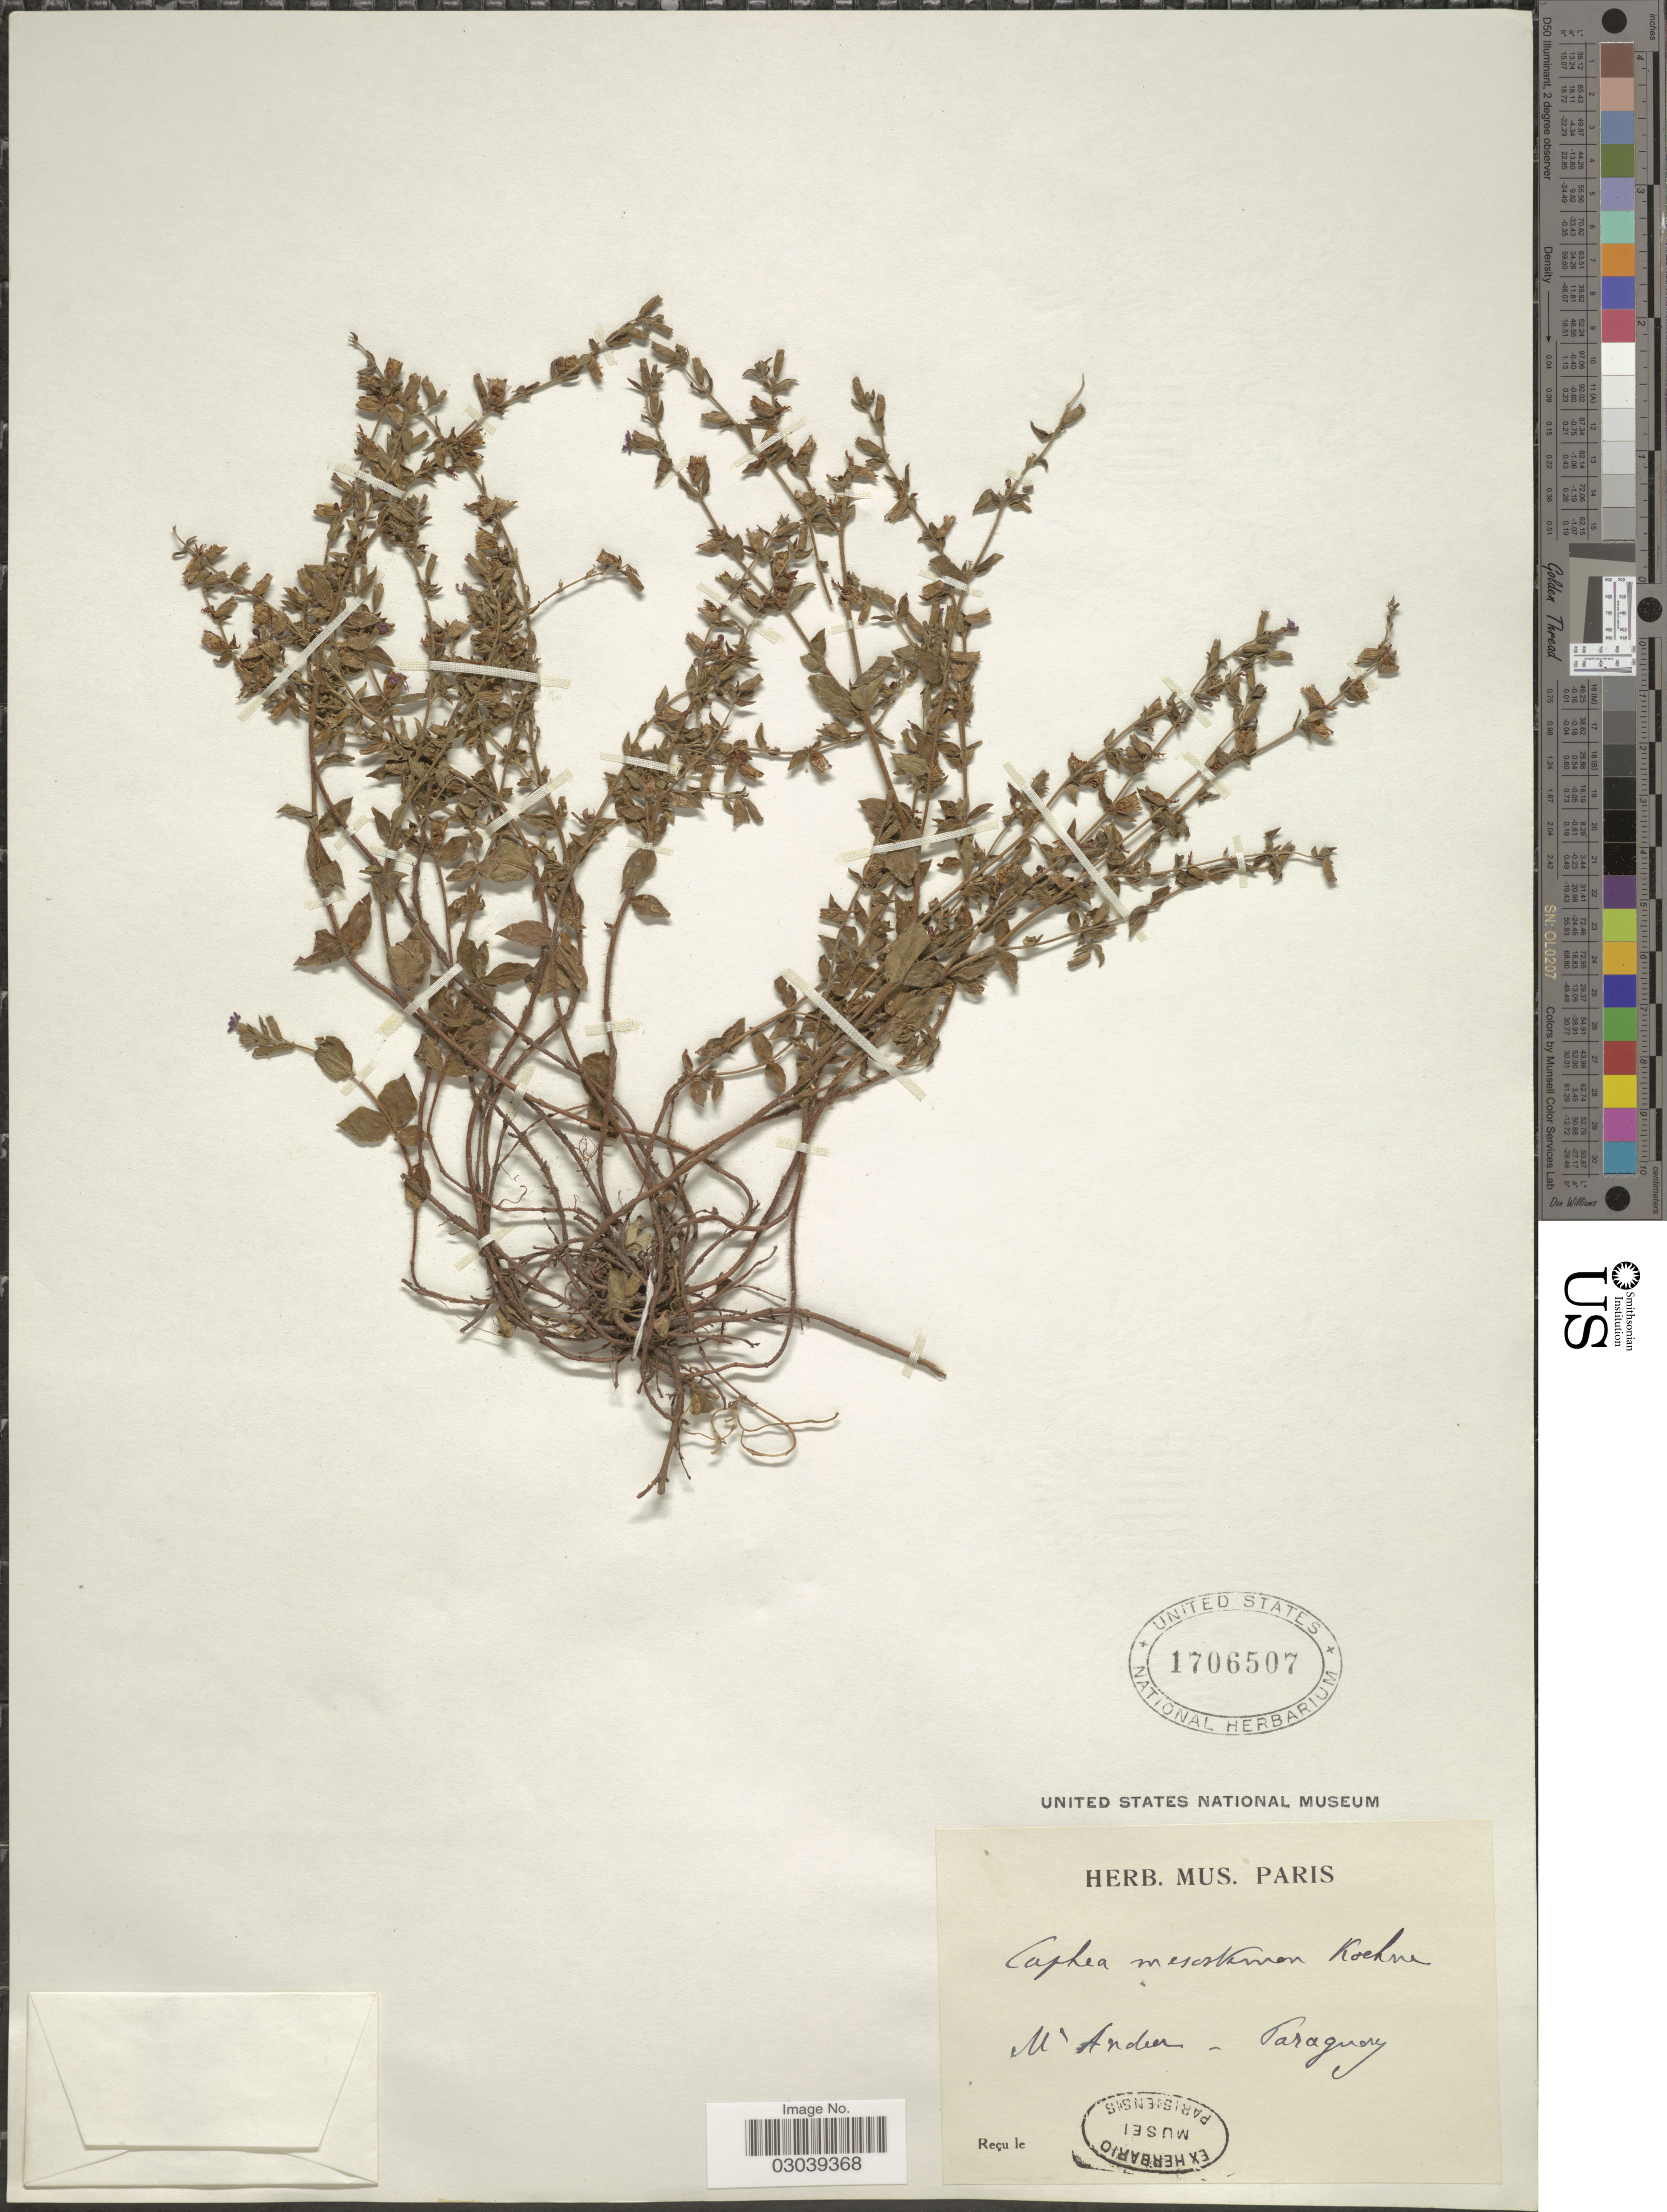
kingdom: Plantae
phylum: Tracheophyta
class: Magnoliopsida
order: Myrtales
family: Lythraceae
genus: Cuphea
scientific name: Cuphea calophylla subsp. mesostemon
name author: (Koehne) Lourteig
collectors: M. Andeer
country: Paraguay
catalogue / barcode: US 1706507